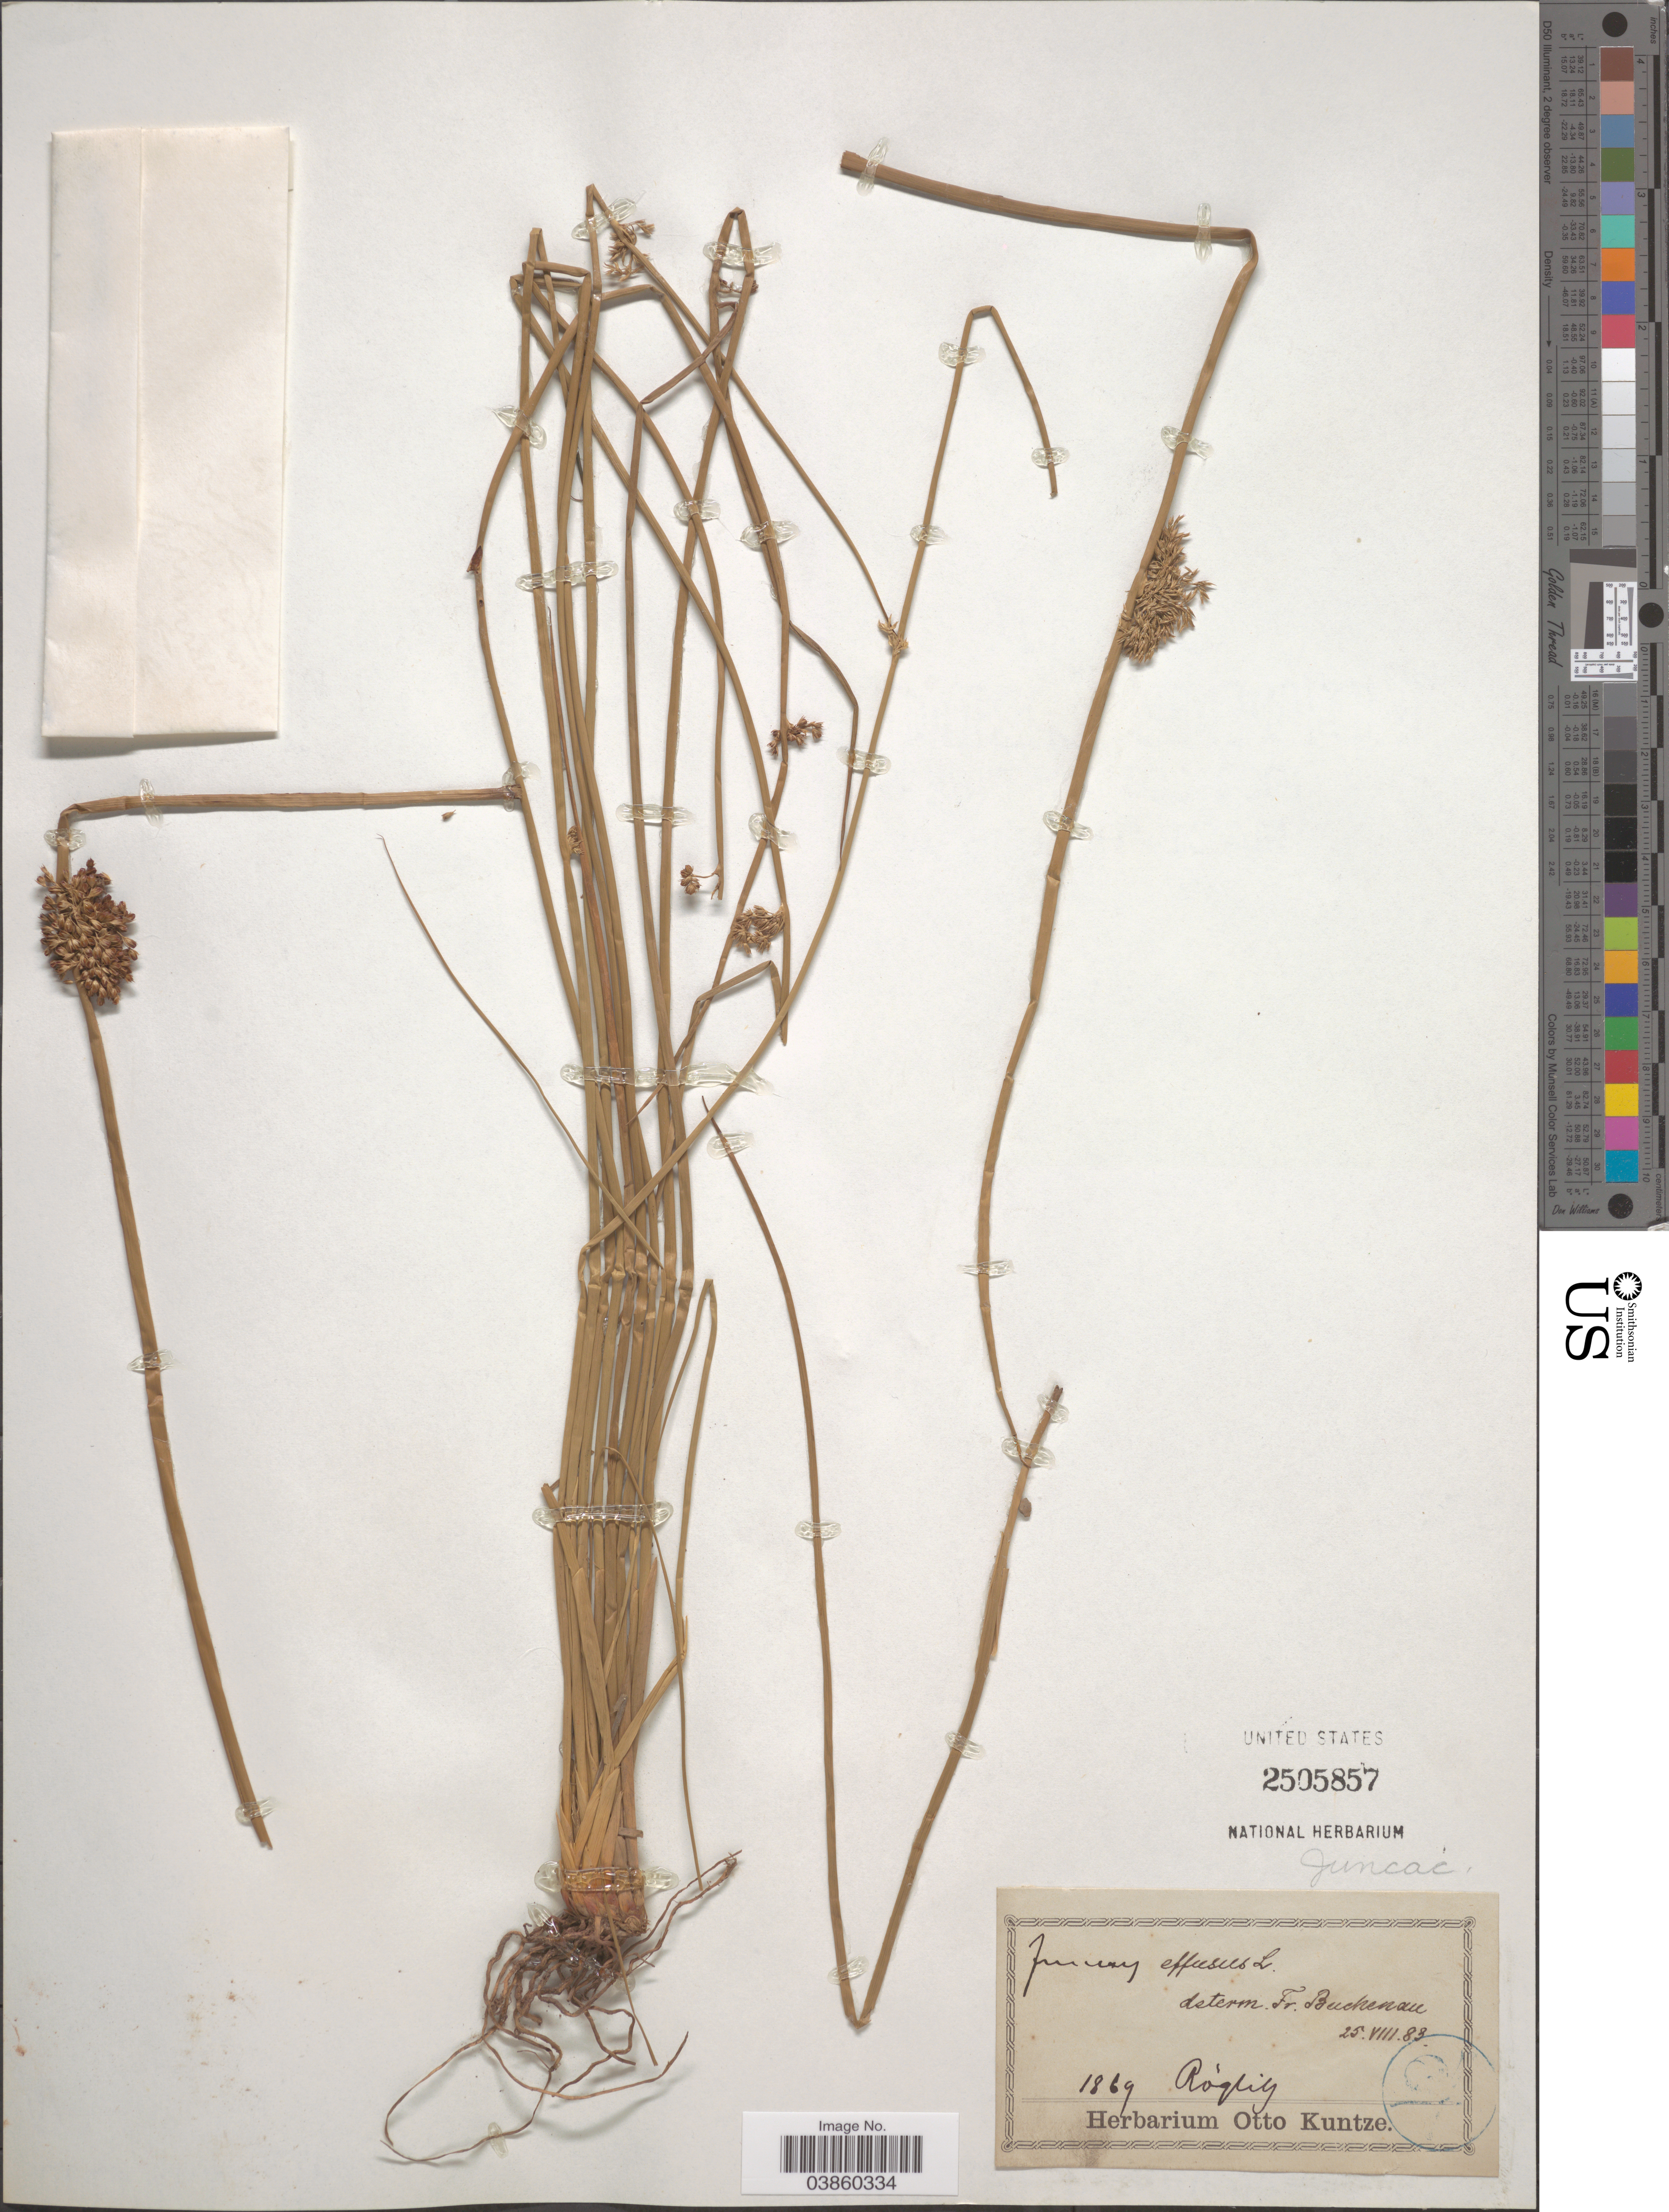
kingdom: Plantae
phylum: Tracheophyta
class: Liliopsida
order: Poales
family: Juncaceae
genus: Juncus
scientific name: Juncus effusus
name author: L.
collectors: ex herb. Otto Kuntze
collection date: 1869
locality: Rogliy [interpreted].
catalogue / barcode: US 2505857